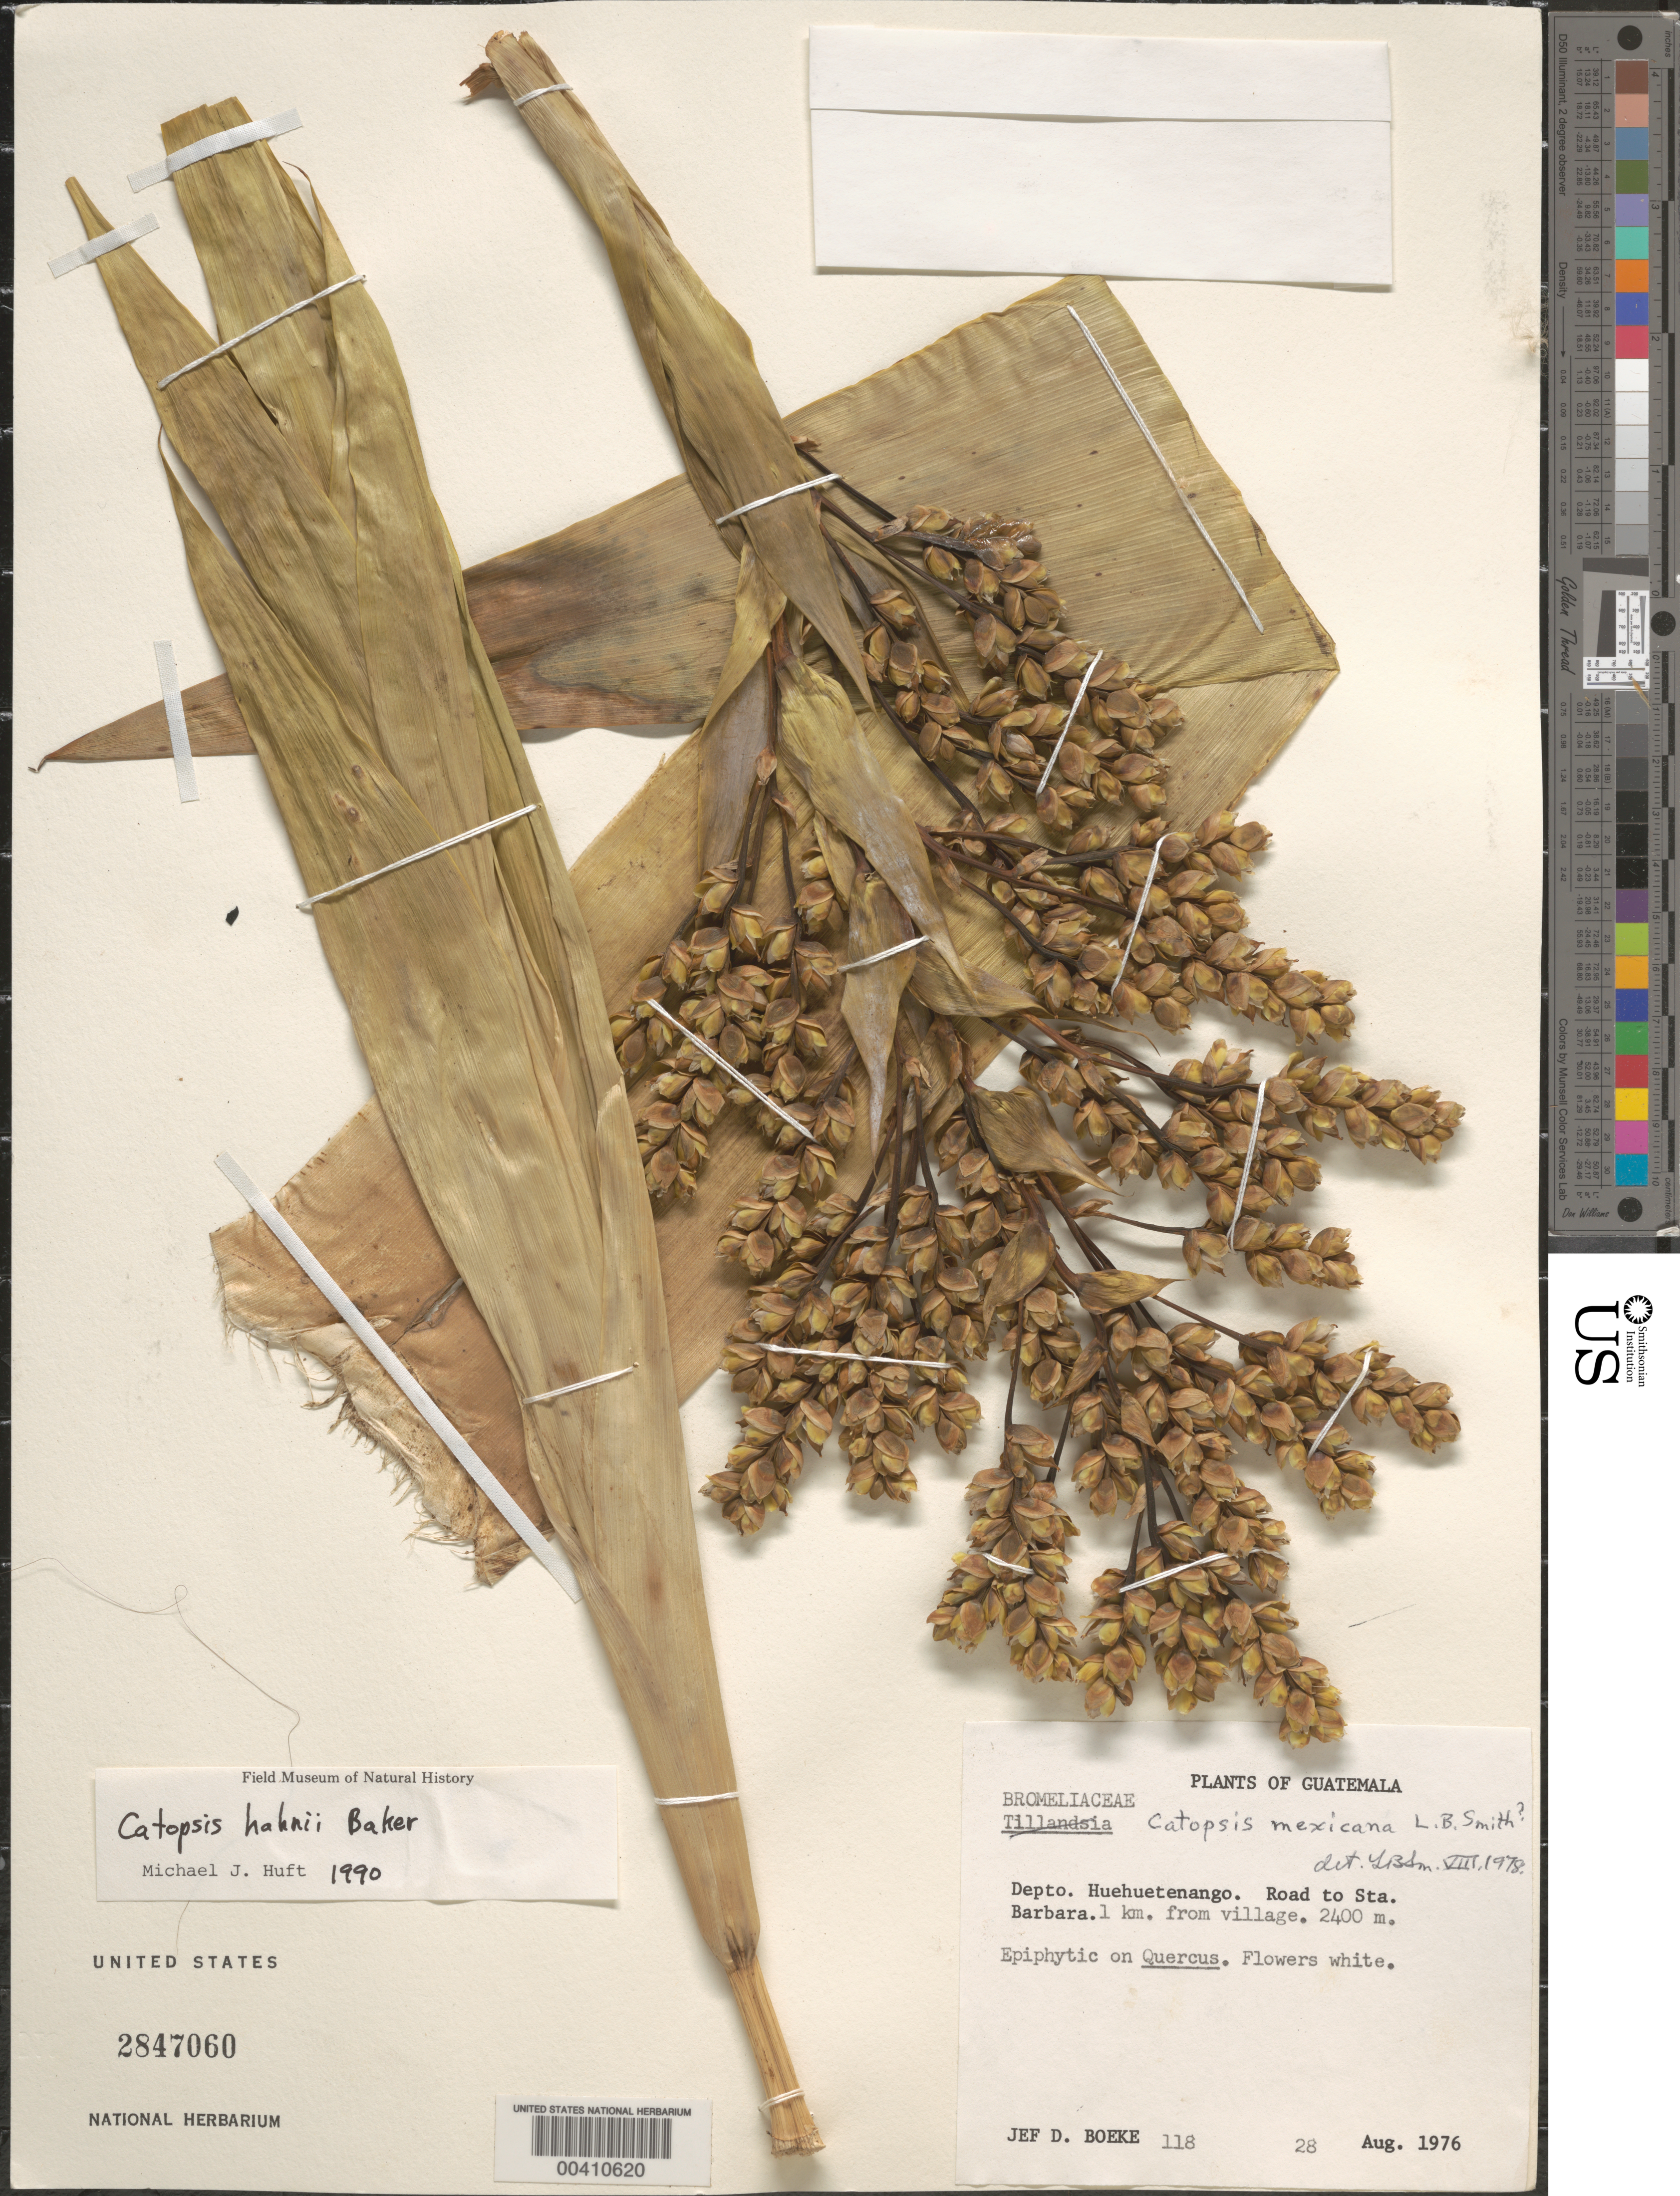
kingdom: Plantae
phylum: Tracheophyta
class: Liliopsida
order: Poales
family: Bromeliaceae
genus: Catopsis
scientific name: Catopsis hahnii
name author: Baker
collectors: J. D. Boeke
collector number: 118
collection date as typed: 28 Aug 1976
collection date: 1976-08-28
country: Guatemala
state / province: Huehuetenango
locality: Road to Sta. Barbara, 1 km from village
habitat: Epiphyte on quercus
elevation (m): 2400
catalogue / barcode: US 2847060